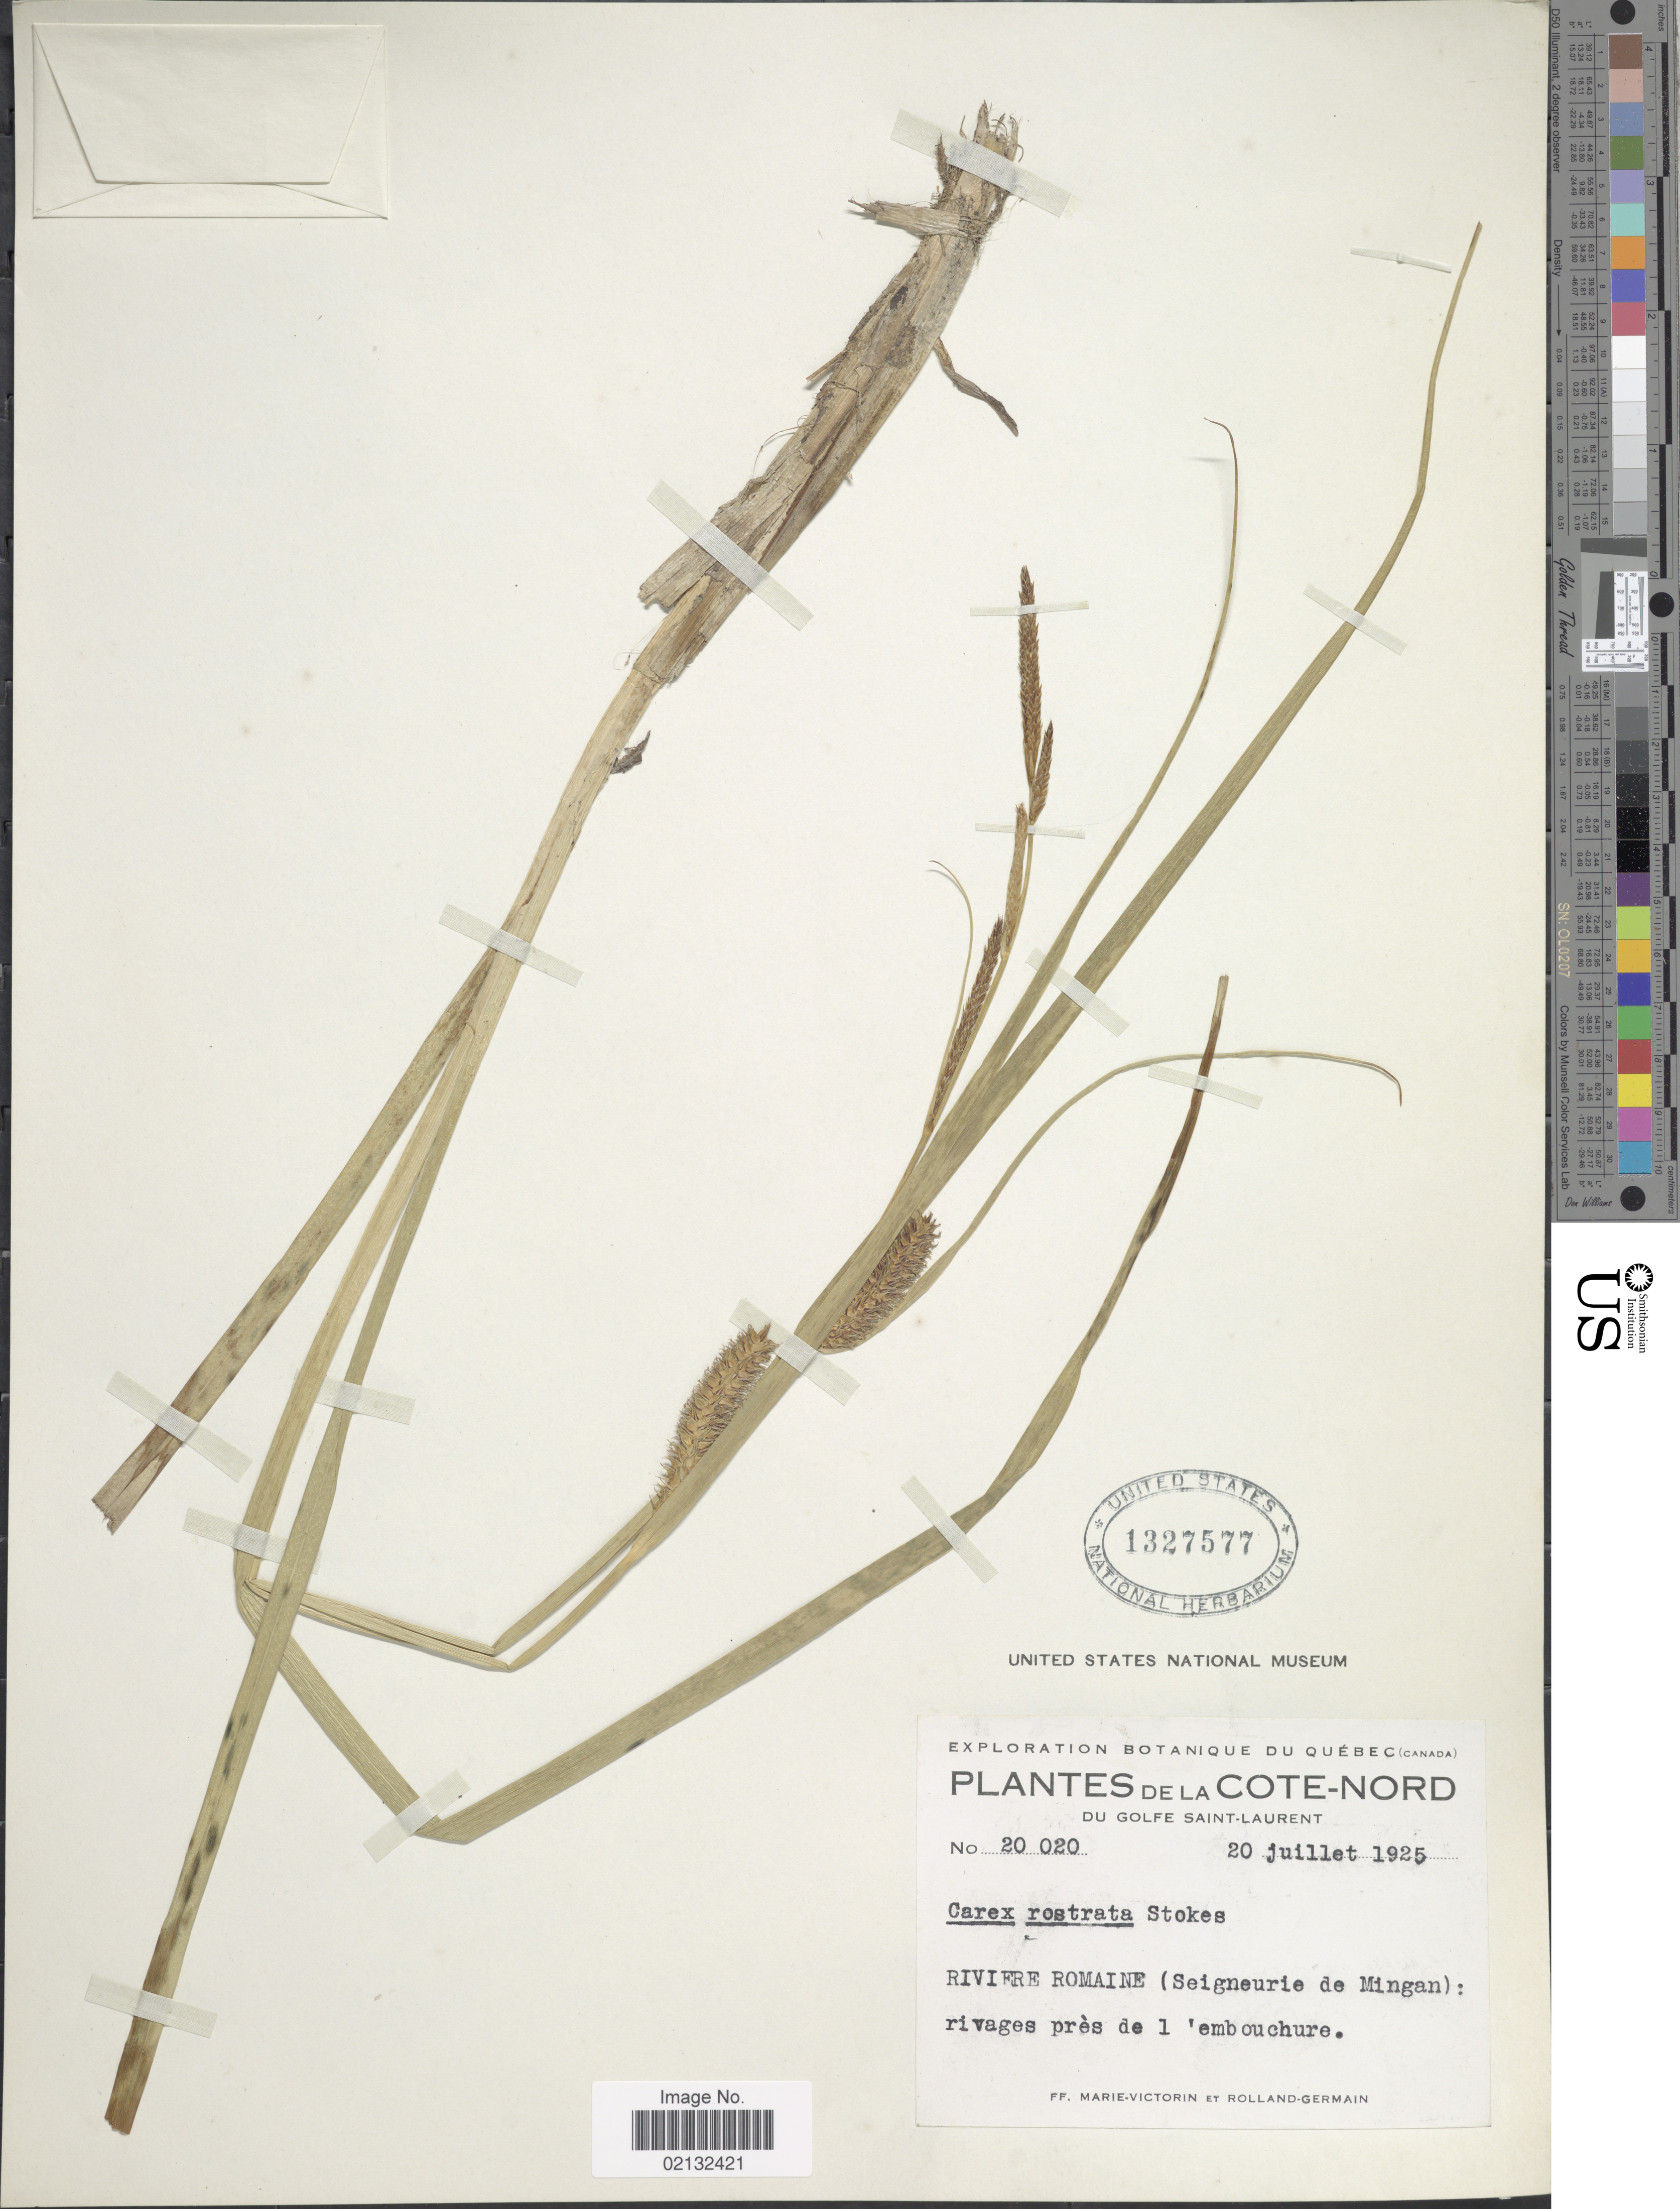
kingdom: Plantae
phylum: Tracheophyta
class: Liliopsida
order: Poales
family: Cyperaceae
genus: Carex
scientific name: Carex rostrata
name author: Stokes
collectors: F. Marie-Victorin & Rolland-Germain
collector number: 20020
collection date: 1925-07-20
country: Canada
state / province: Quebec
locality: Cote-Nord du Golfe Saint-Laurent. Riviere Romaine (Seigneurie de Mingan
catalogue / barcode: US 1327577